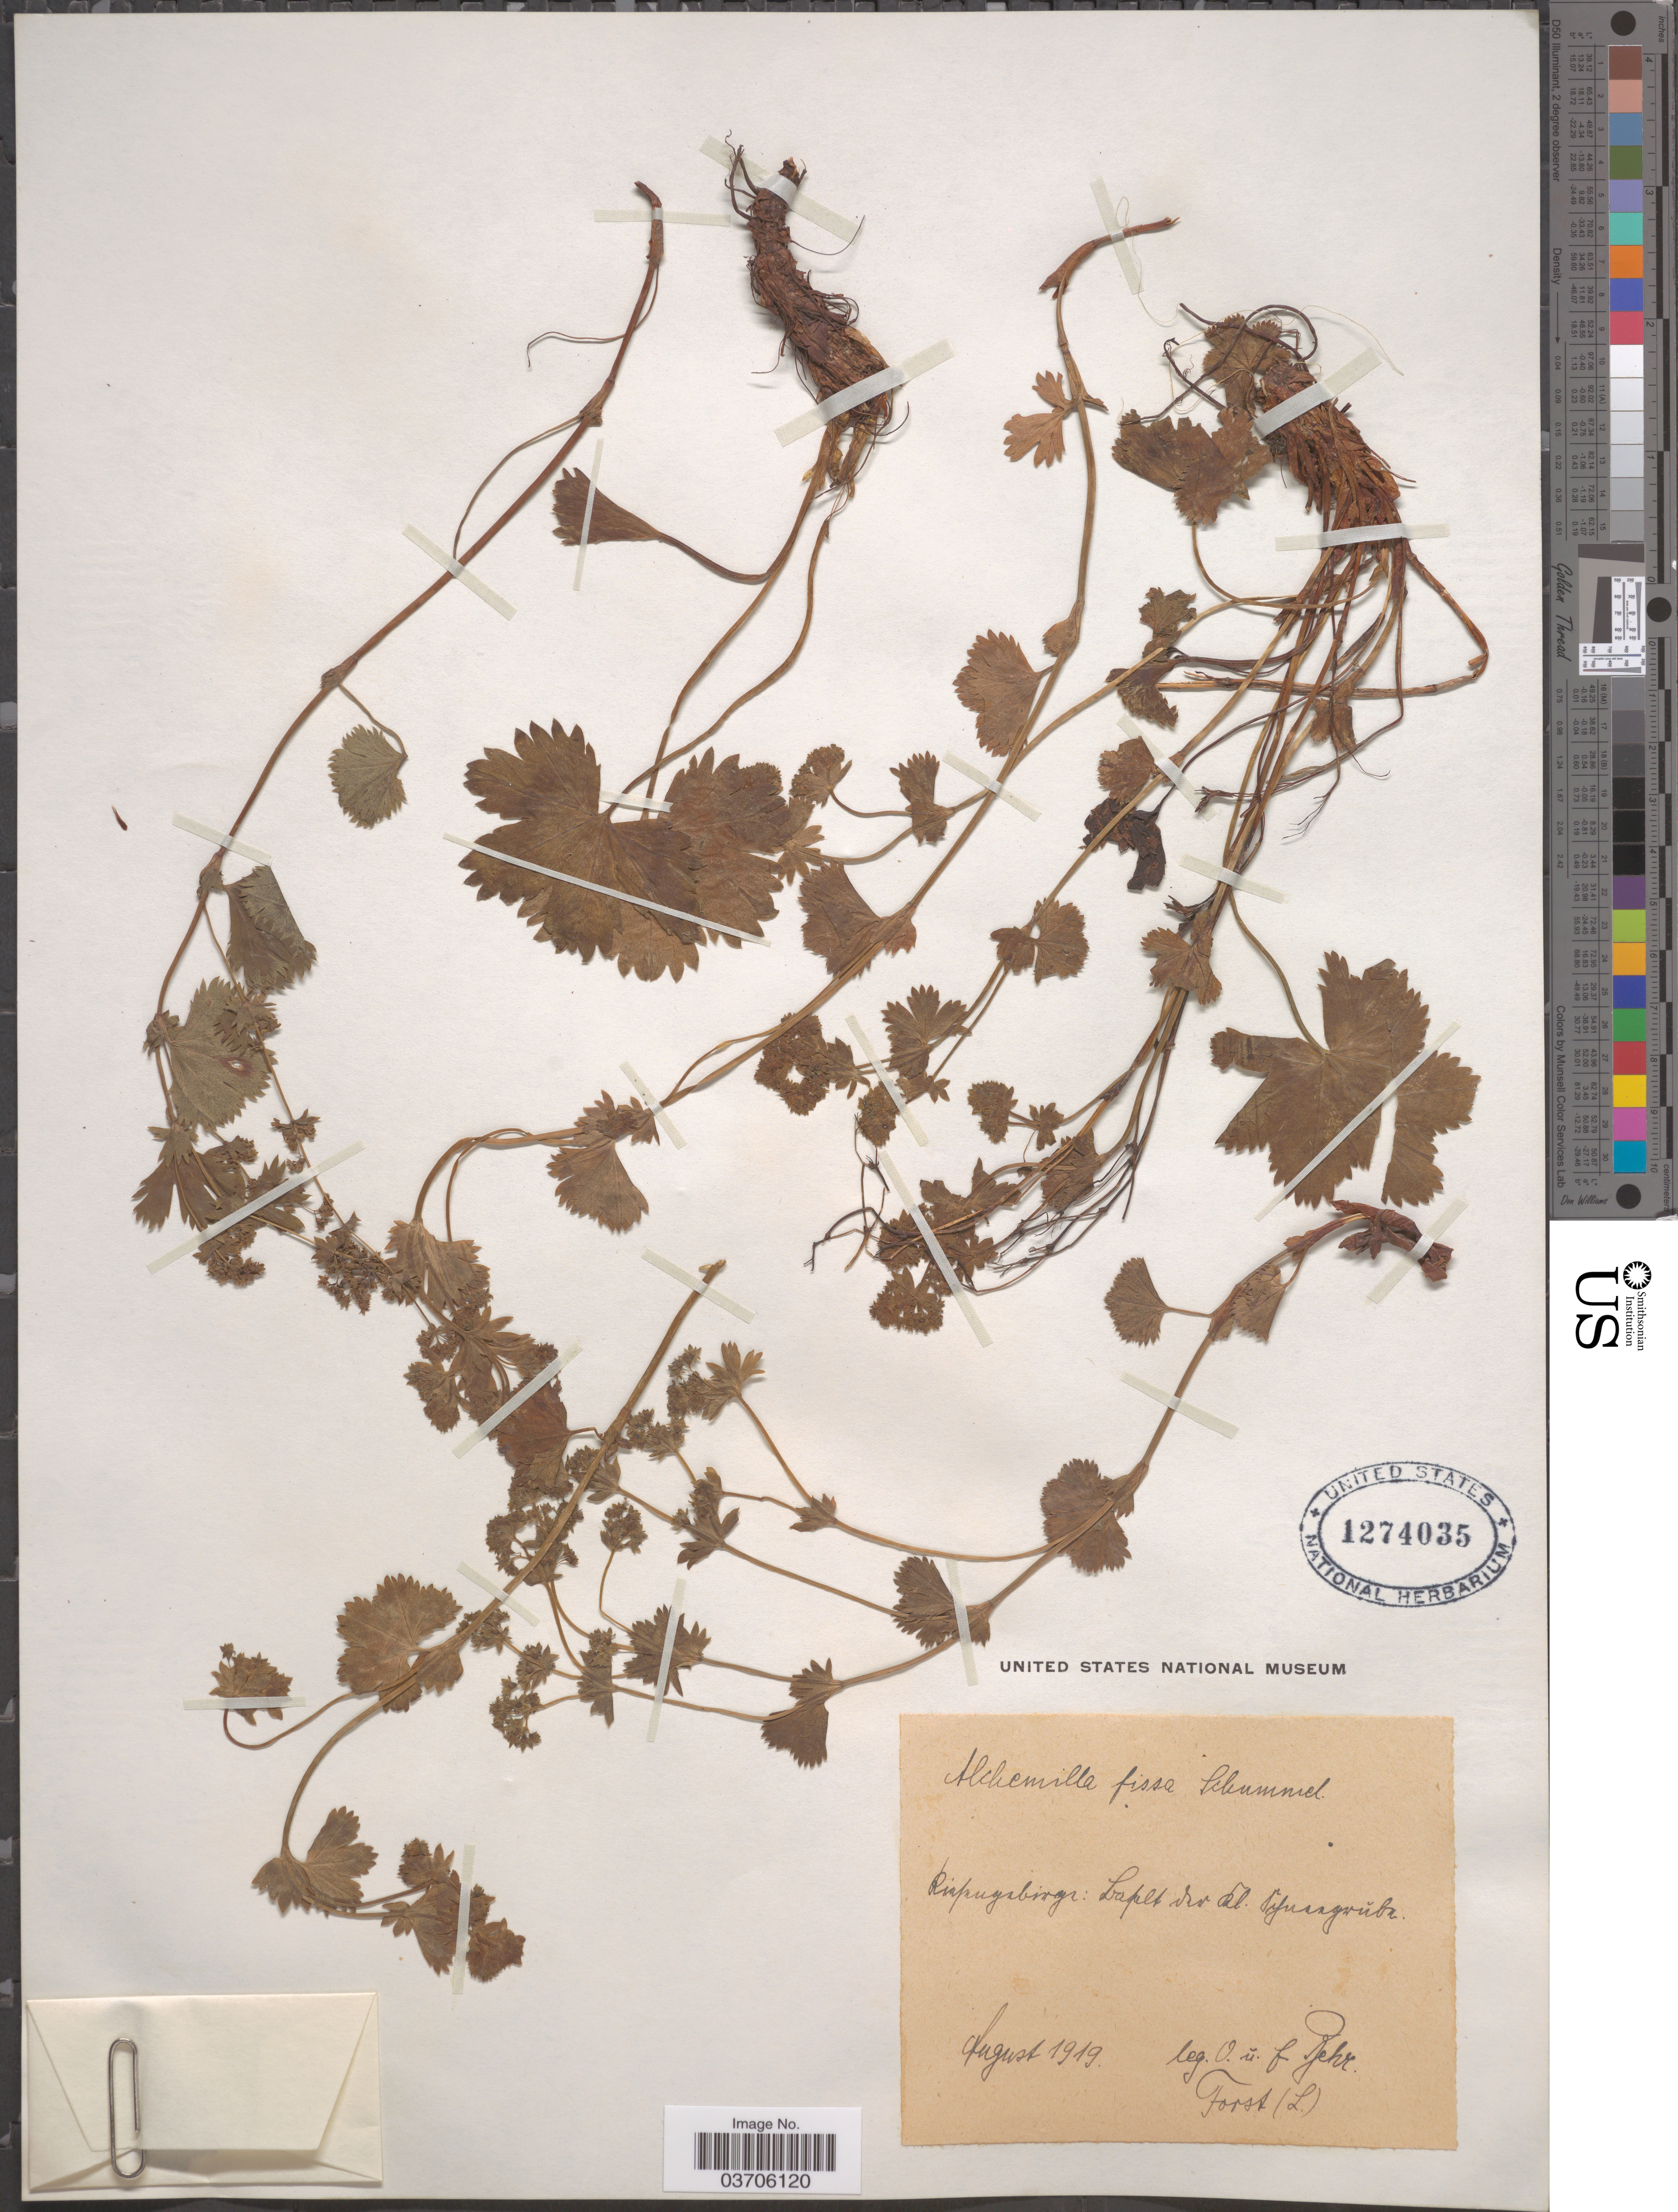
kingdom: Plantae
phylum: Tracheophyta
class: Magnoliopsida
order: Rosales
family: Rosaceae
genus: Alchemilla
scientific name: Alchemilla fissa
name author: Schum. ex Sturm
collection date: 1919-08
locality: [illegible text].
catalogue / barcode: US 1274035